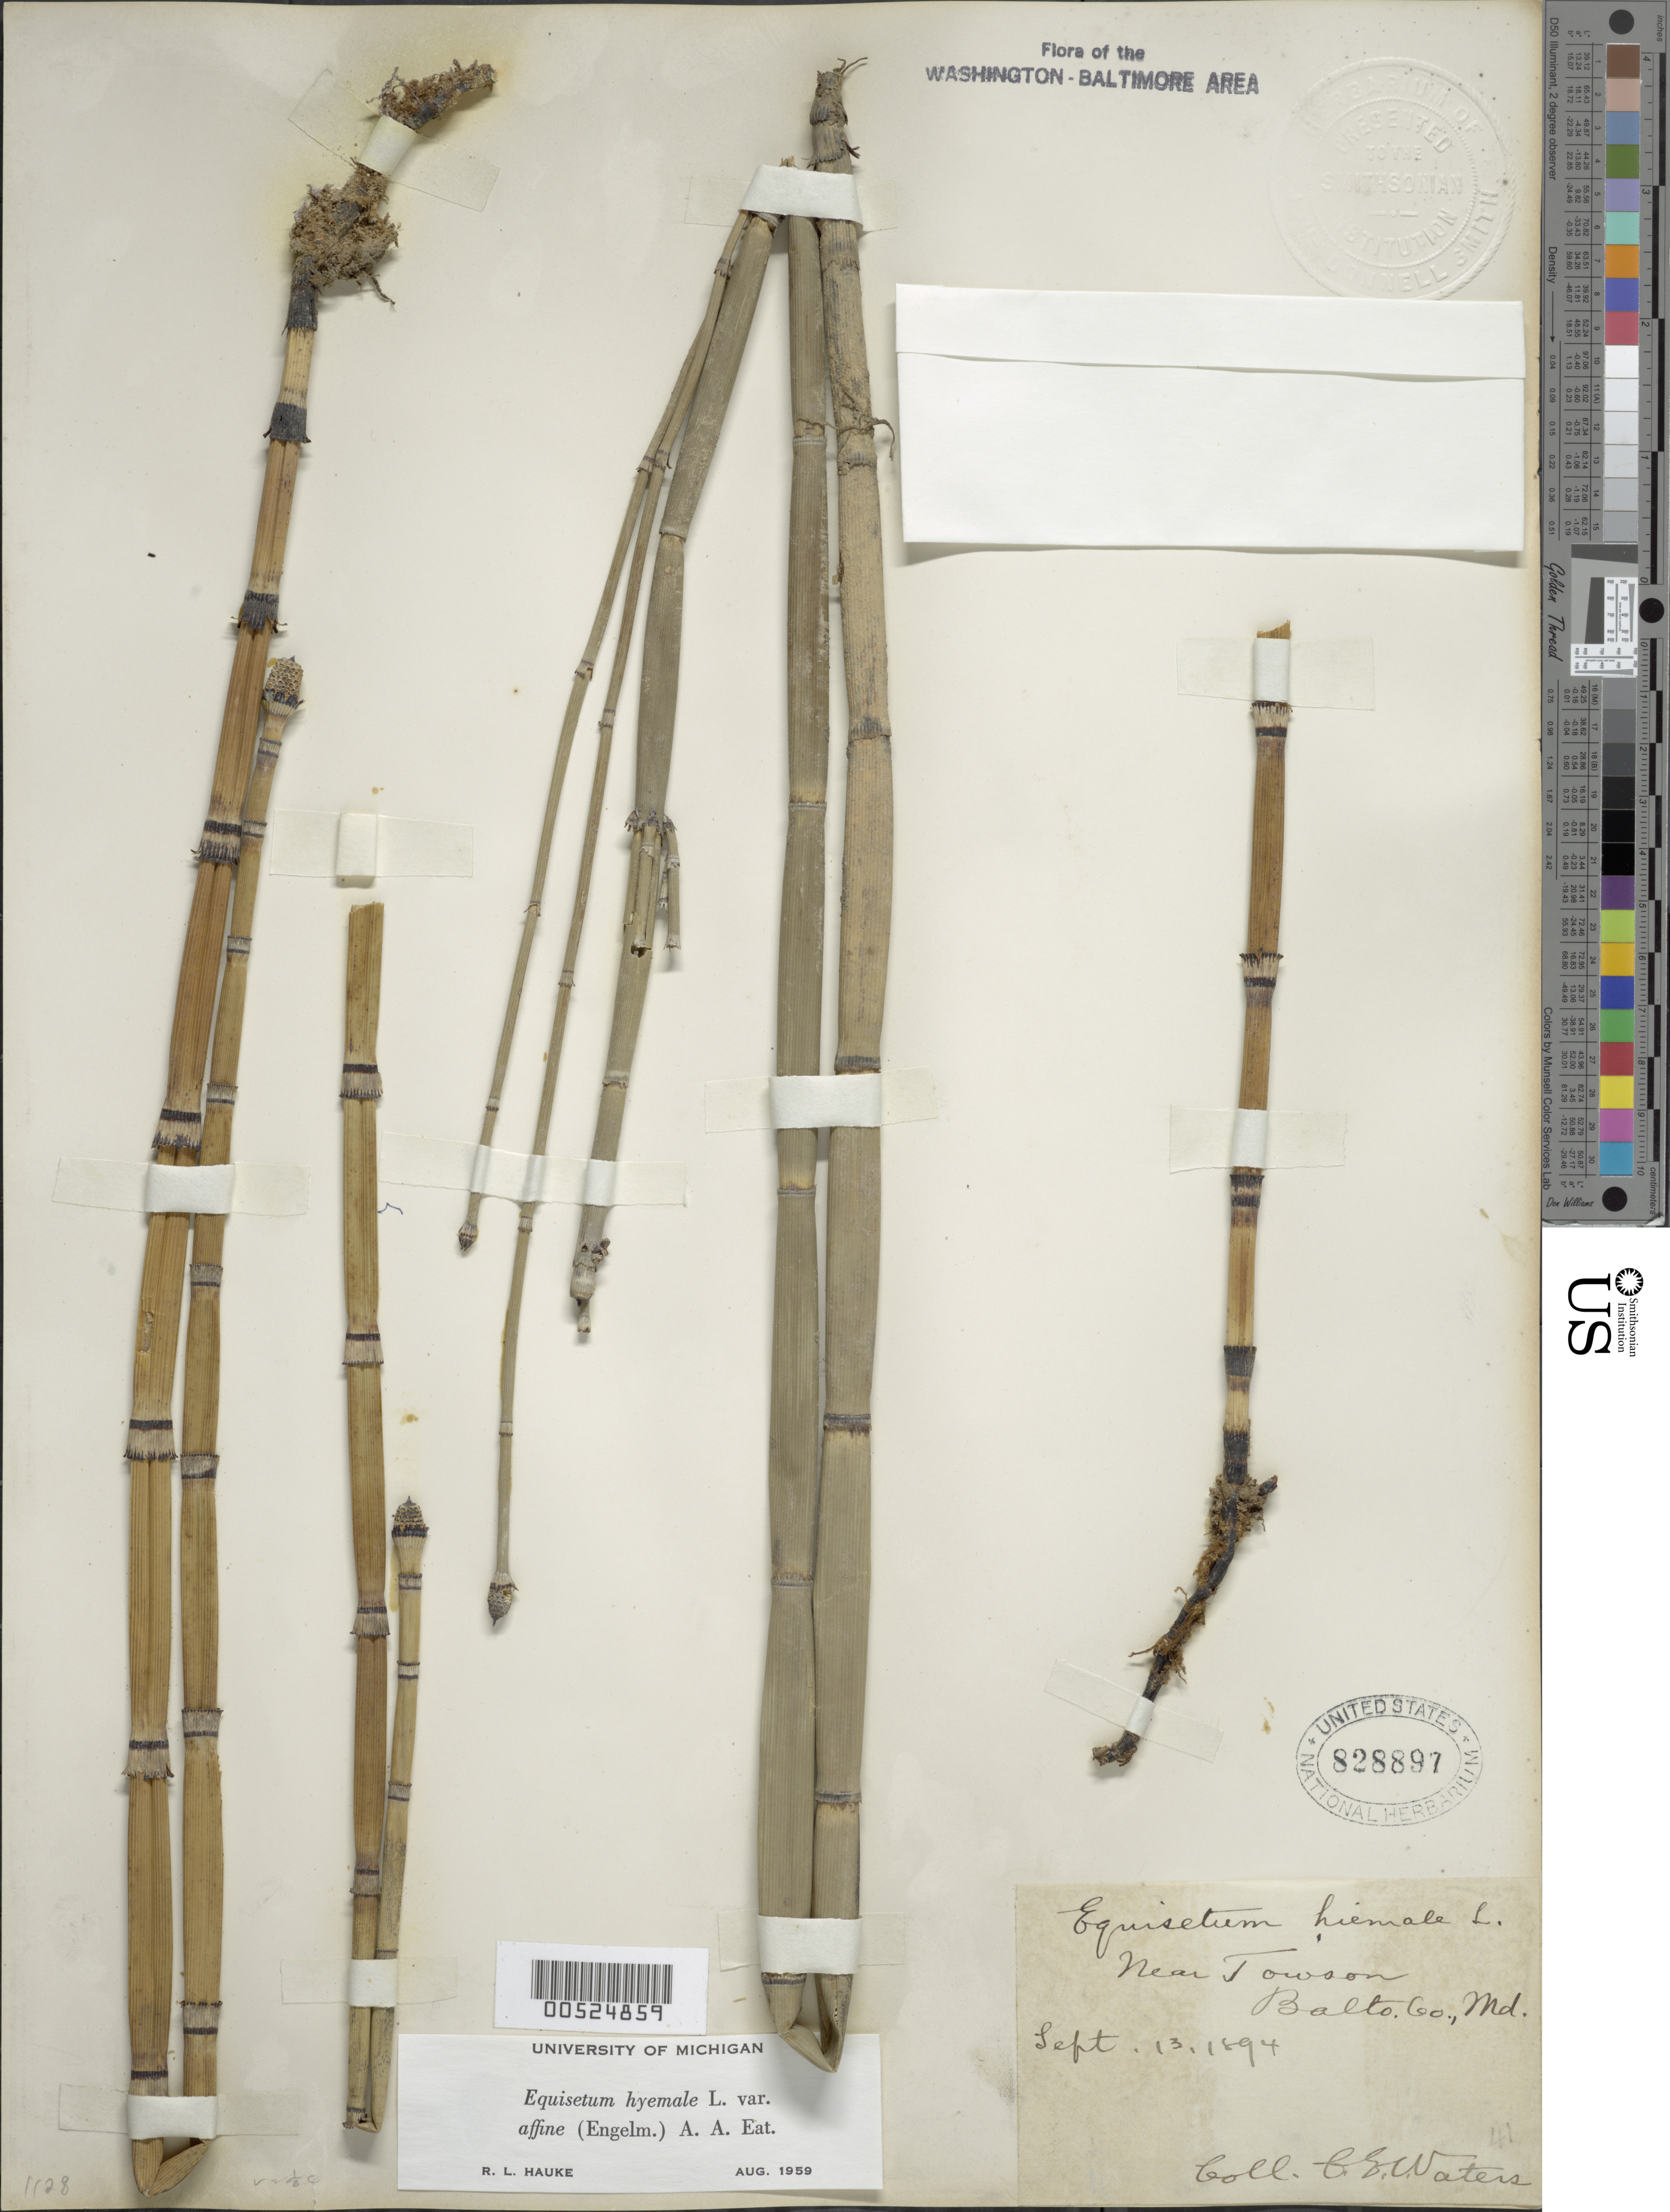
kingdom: Plantae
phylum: Tracheophyta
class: Polypodiopsida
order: Equisetales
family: Equisetaceae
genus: Equisetum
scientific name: Equisetum fluviatile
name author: L.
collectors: G. Waters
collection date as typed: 13 Sep 1894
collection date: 1894-09-13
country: United States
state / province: Maryland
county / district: Baltimore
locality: Towson, near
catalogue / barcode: US 828897